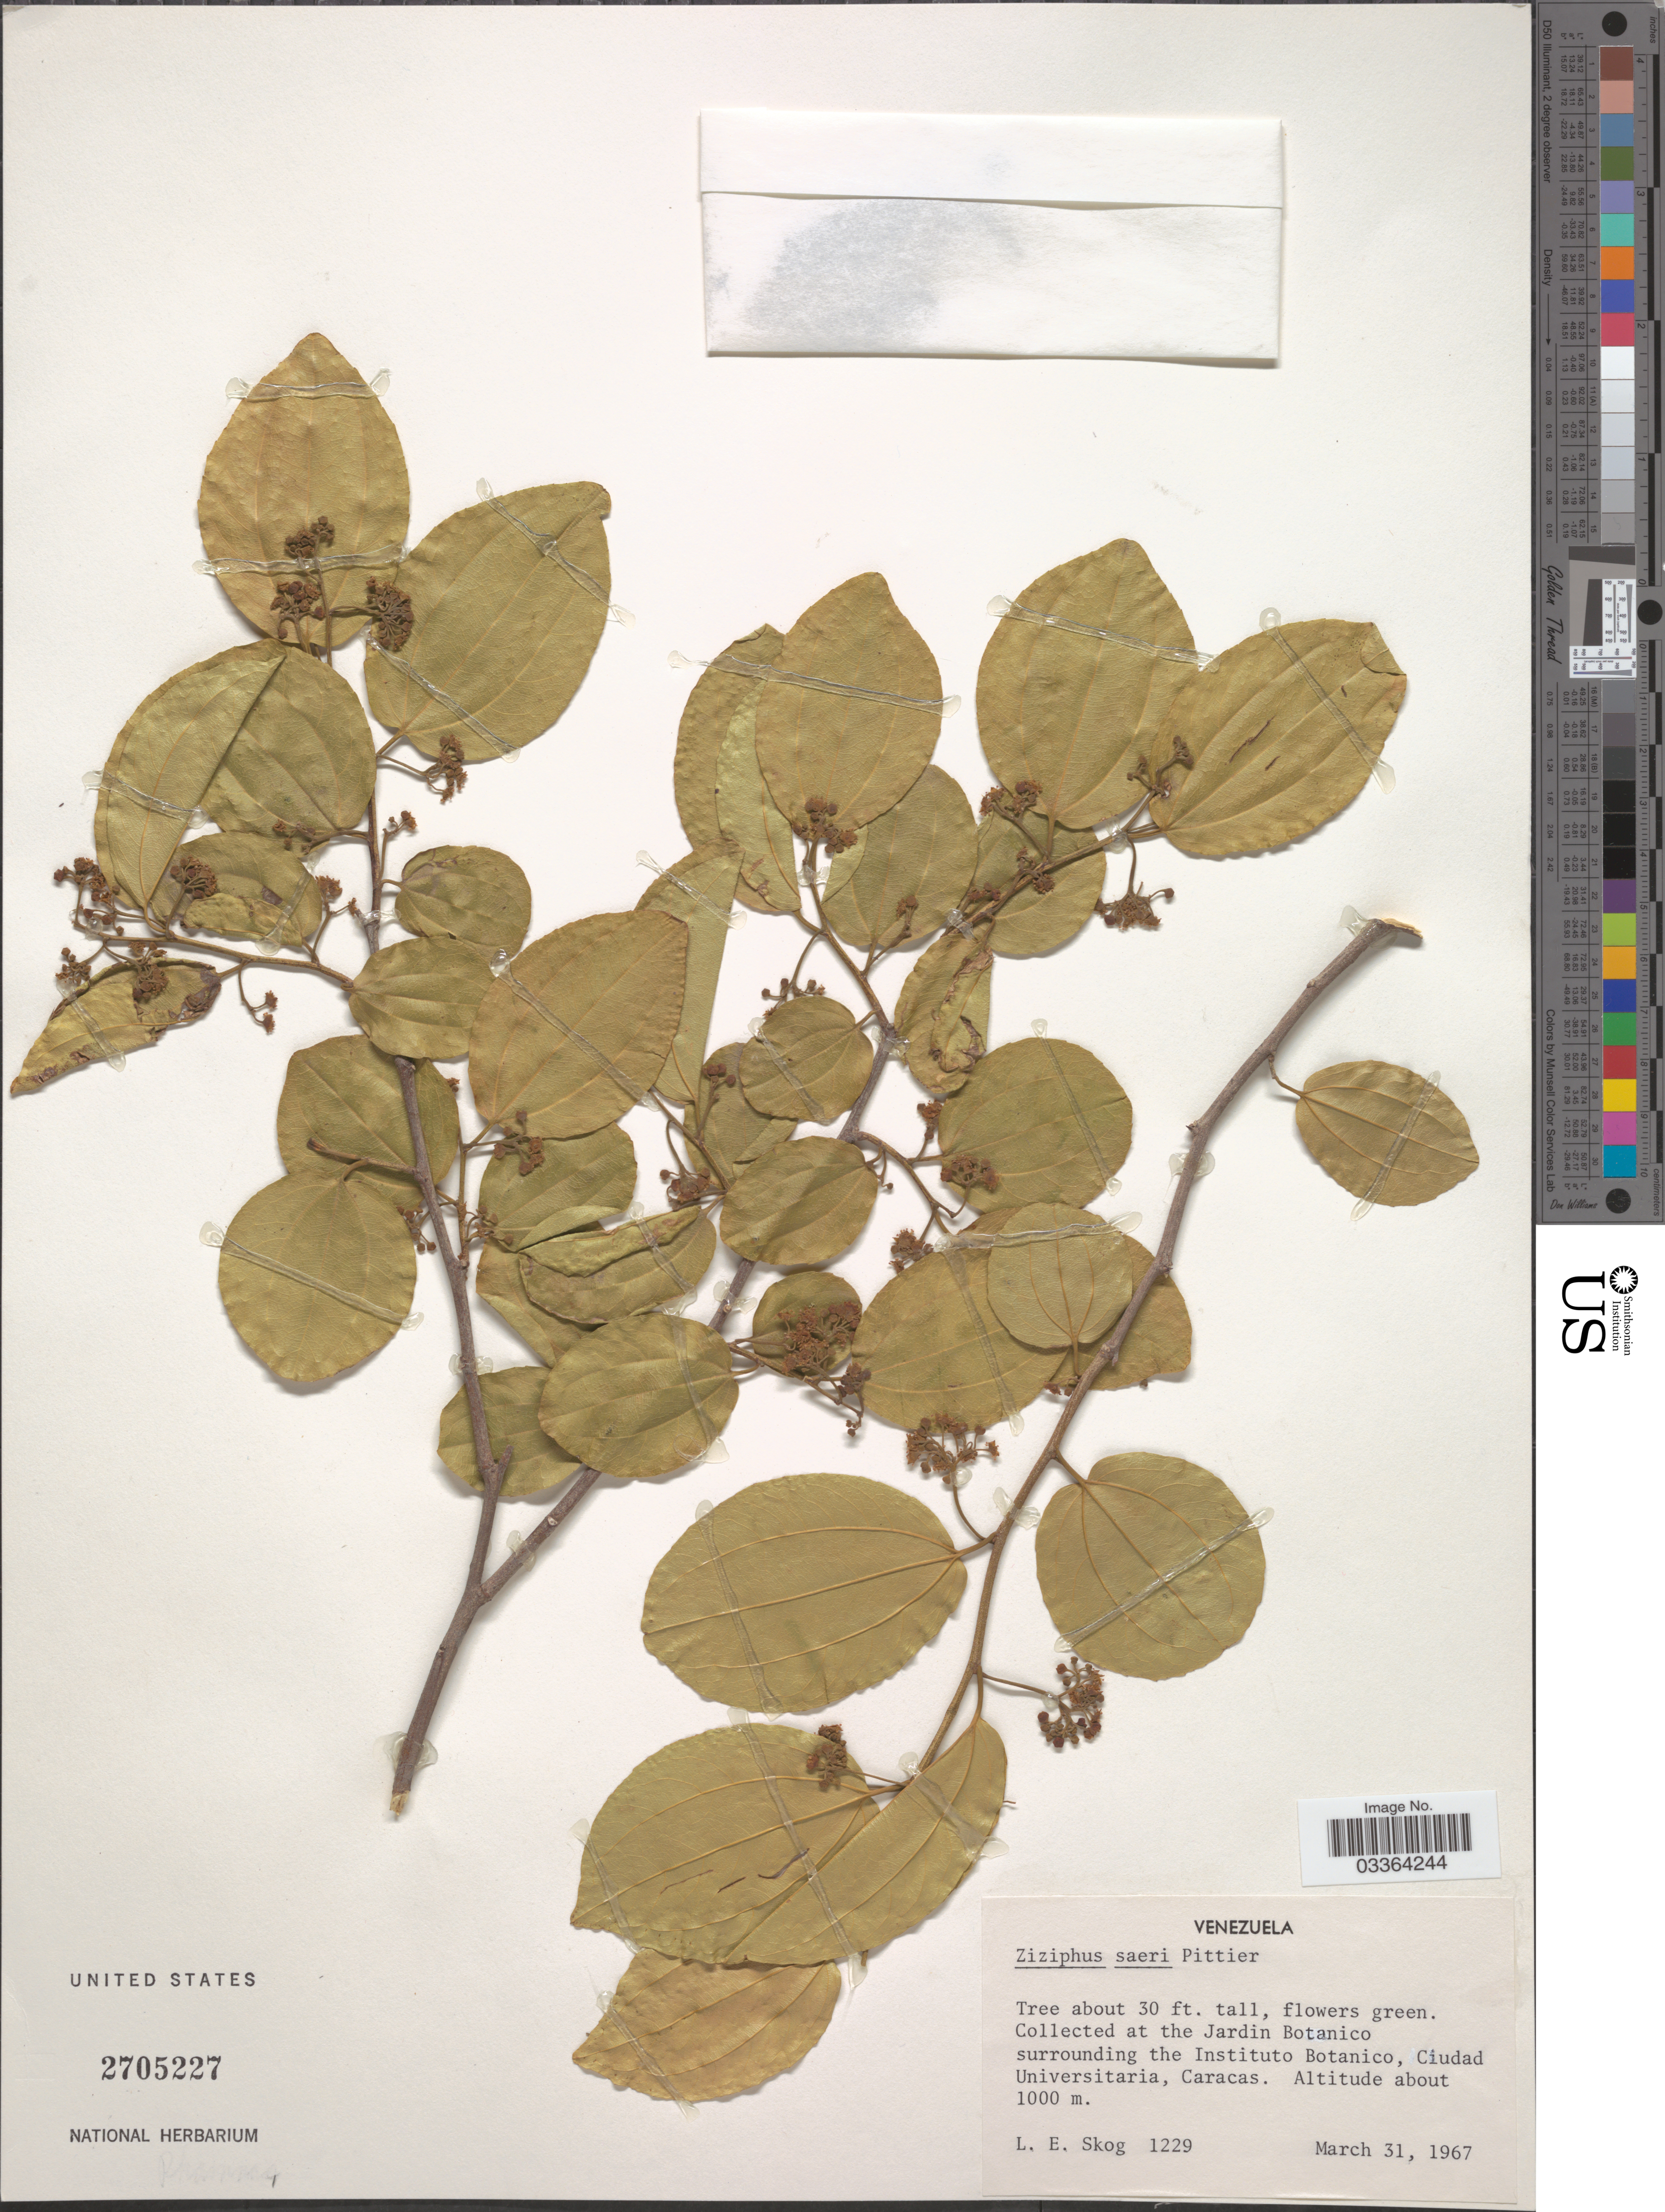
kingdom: Plantae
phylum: Tracheophyta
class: Magnoliopsida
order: Rosales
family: Rhamnaceae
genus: Sarcomphalus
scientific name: Sarcomphalus saeri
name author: (Pittier) Hauenschild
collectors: L. E. Skog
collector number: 1229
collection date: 1967-03-31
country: Venezuela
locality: At The Jardin Botanico surrounding the Instituto Botanico, Ciudad Universitaria, Caracas.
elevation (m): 1000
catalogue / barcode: US 2705227